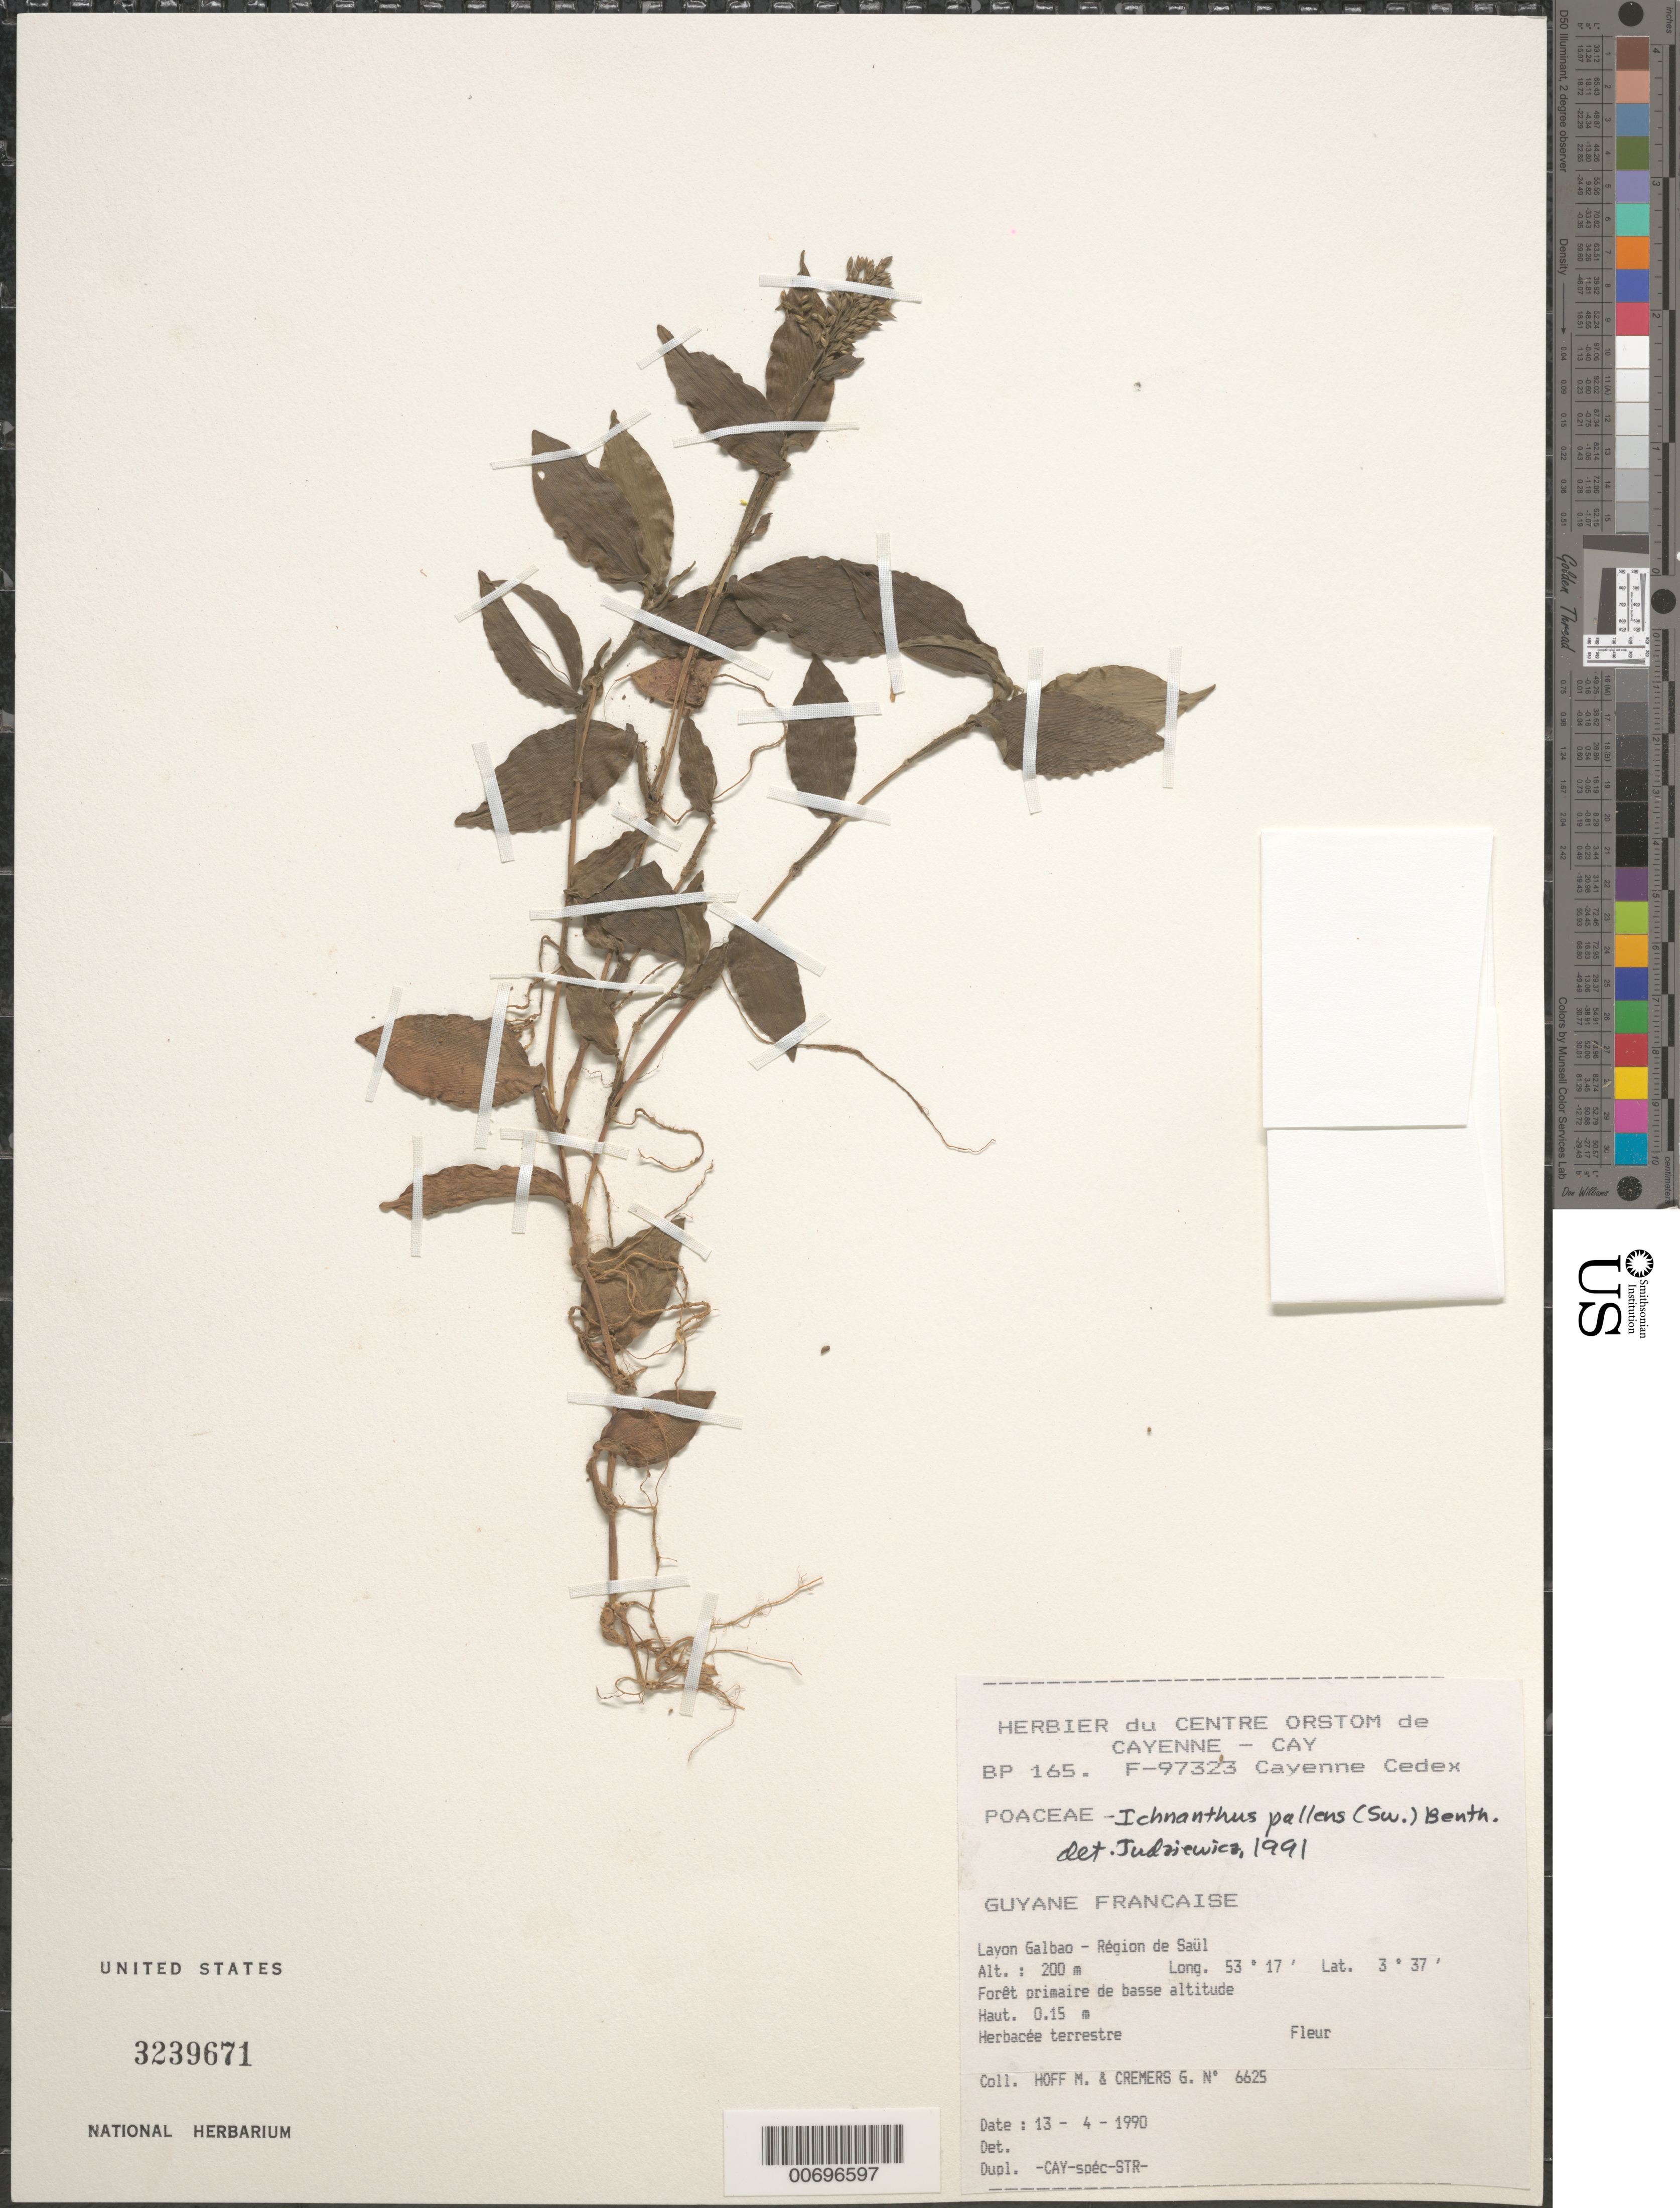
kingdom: Plantae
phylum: Tracheophyta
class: Liliopsida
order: Poales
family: Poaceae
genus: Ichnanthus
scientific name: Ichnanthus pallens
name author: (Sw.) Munro ex Benth.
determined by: Judziewicz, E. J.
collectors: M. Hoff & G. Cremers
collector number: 6625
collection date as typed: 13-Apr-90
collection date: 1990-04-13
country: French Guiana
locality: Layon Galbao, region de Saül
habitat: Low primary forest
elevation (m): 200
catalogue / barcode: US 3239671